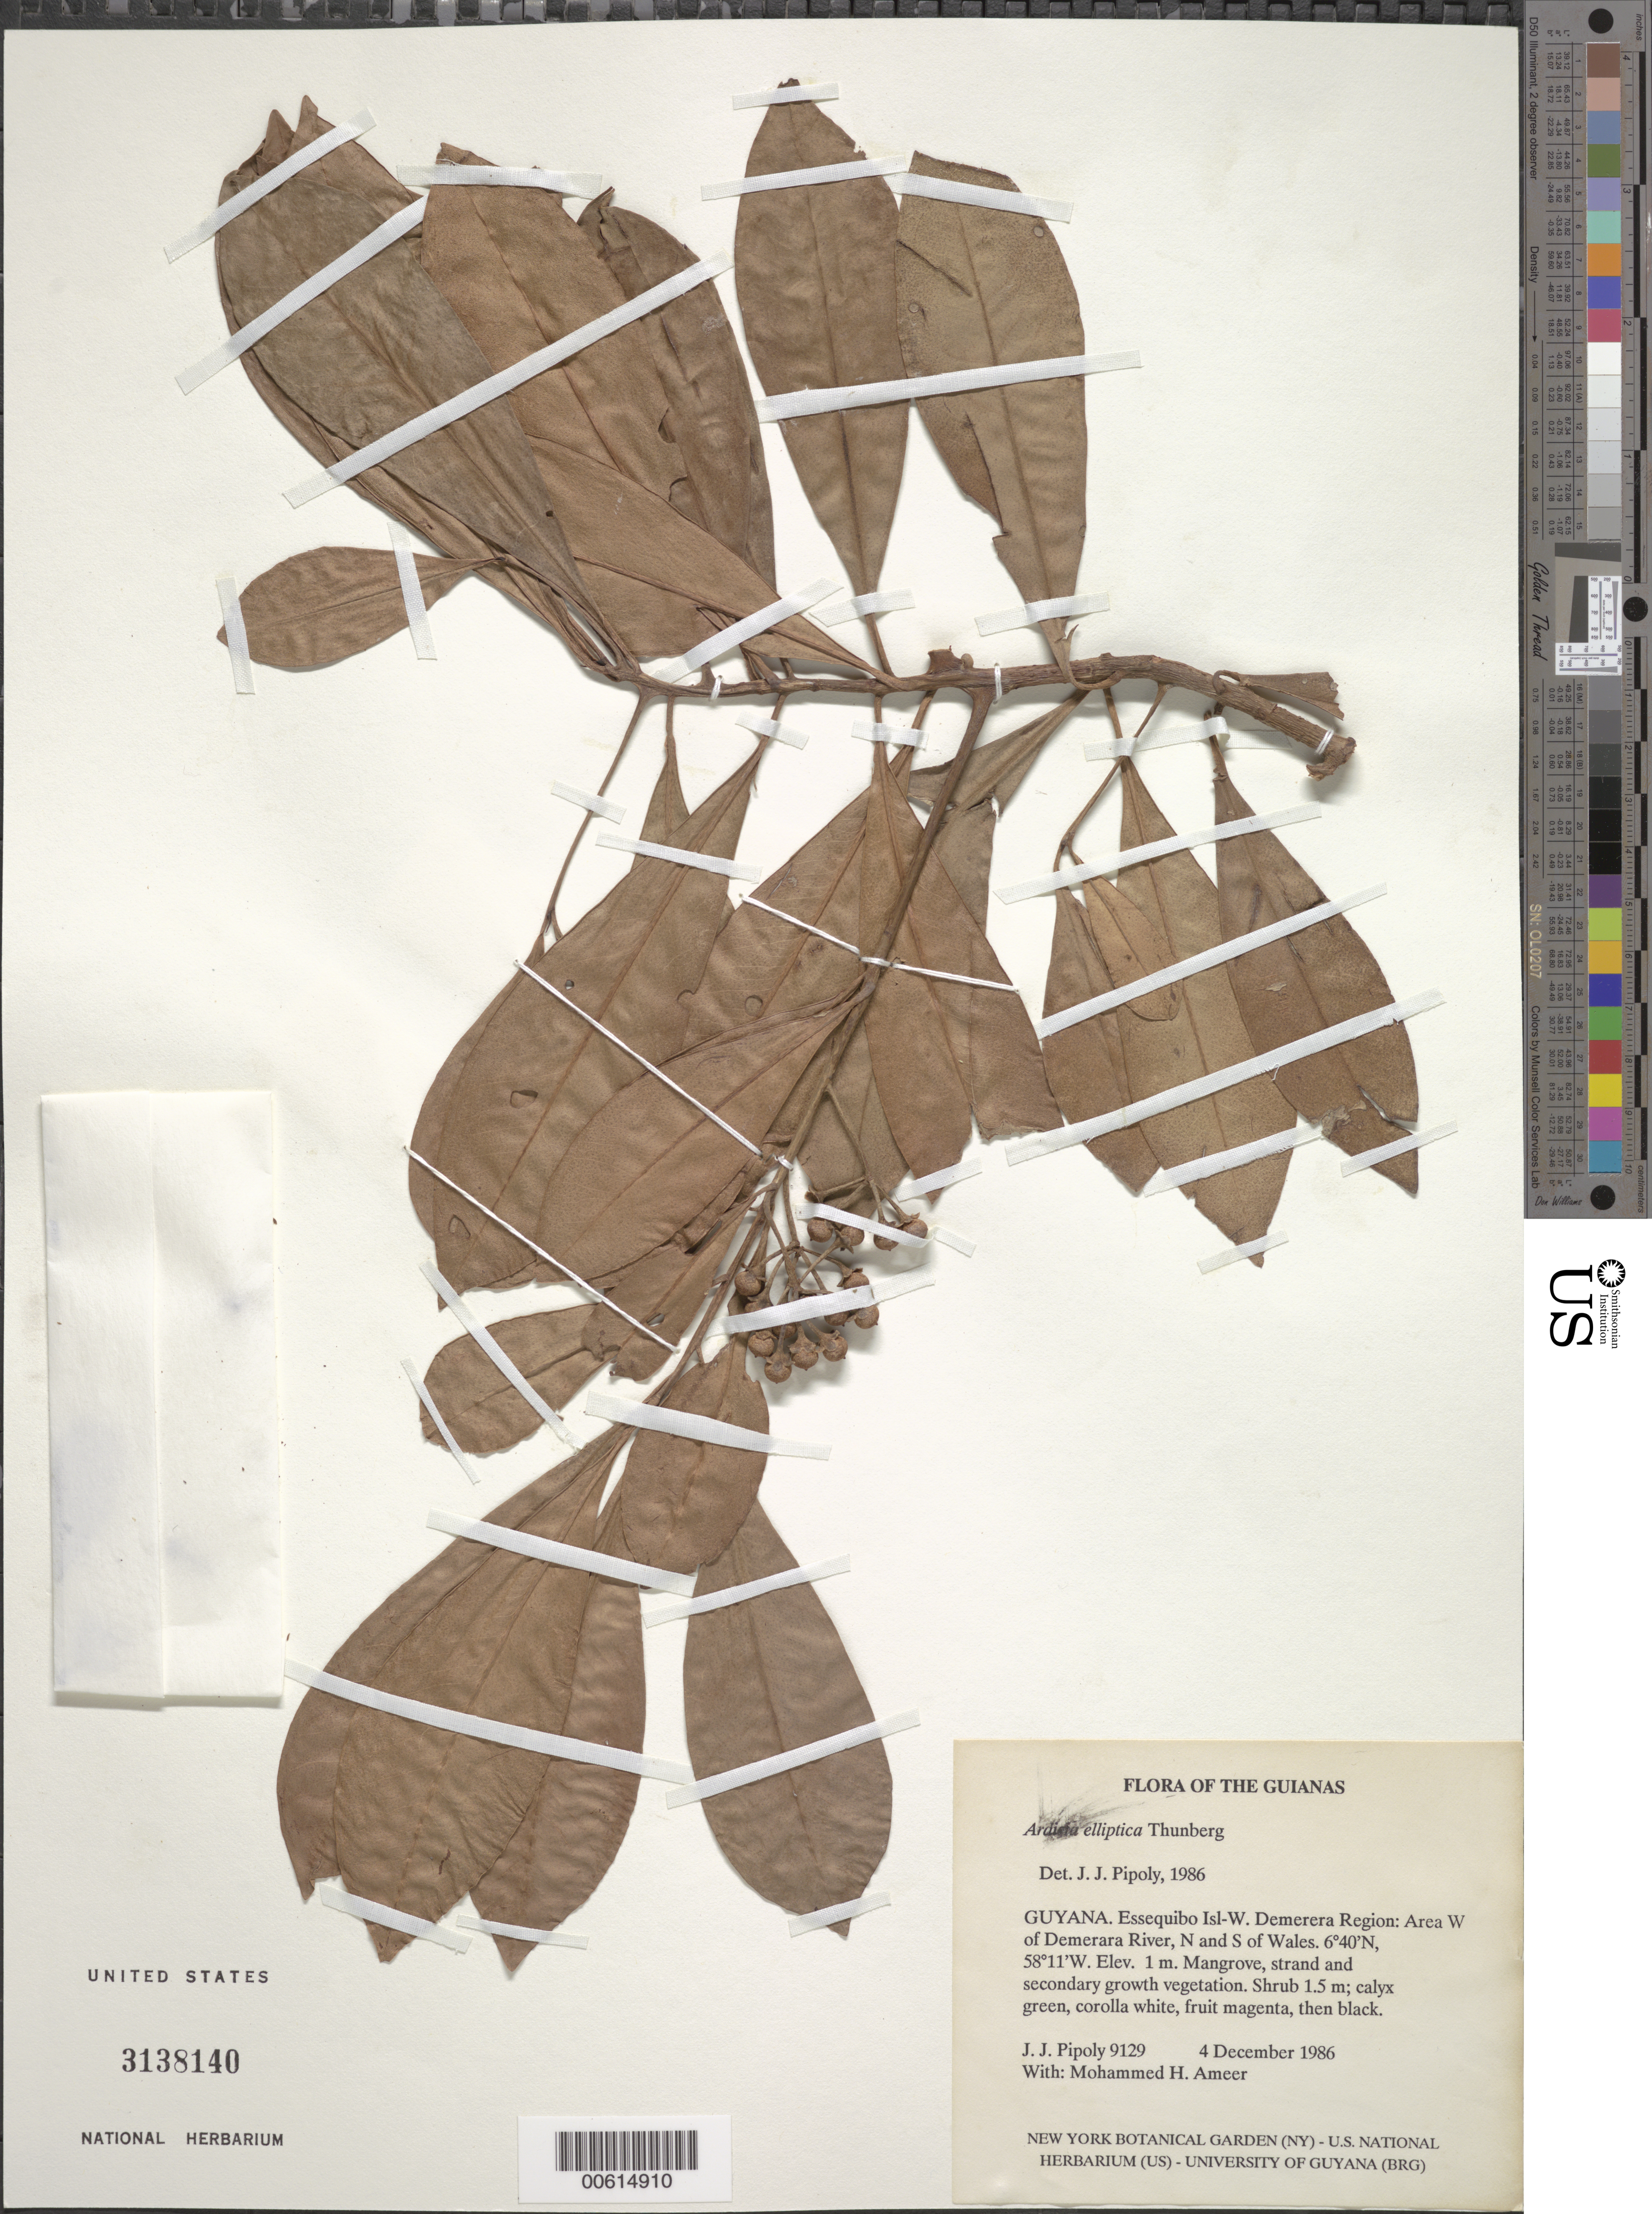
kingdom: Plantae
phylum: Tracheophyta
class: Magnoliopsida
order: Ericales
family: Primulaceae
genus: Ardisia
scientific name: Ardisia elliptica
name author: Thunb.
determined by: Pipoly, J. J., III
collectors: J. J. Pipoly & M. Ameer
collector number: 9129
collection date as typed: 4 December 1986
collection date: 1986-12-04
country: Guyana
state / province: Essequibo Isl-W. Demerara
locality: Area W of Demerara River, N and S of Wales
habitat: Mangrove, strand and secondary growth vegetation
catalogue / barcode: US 3138140